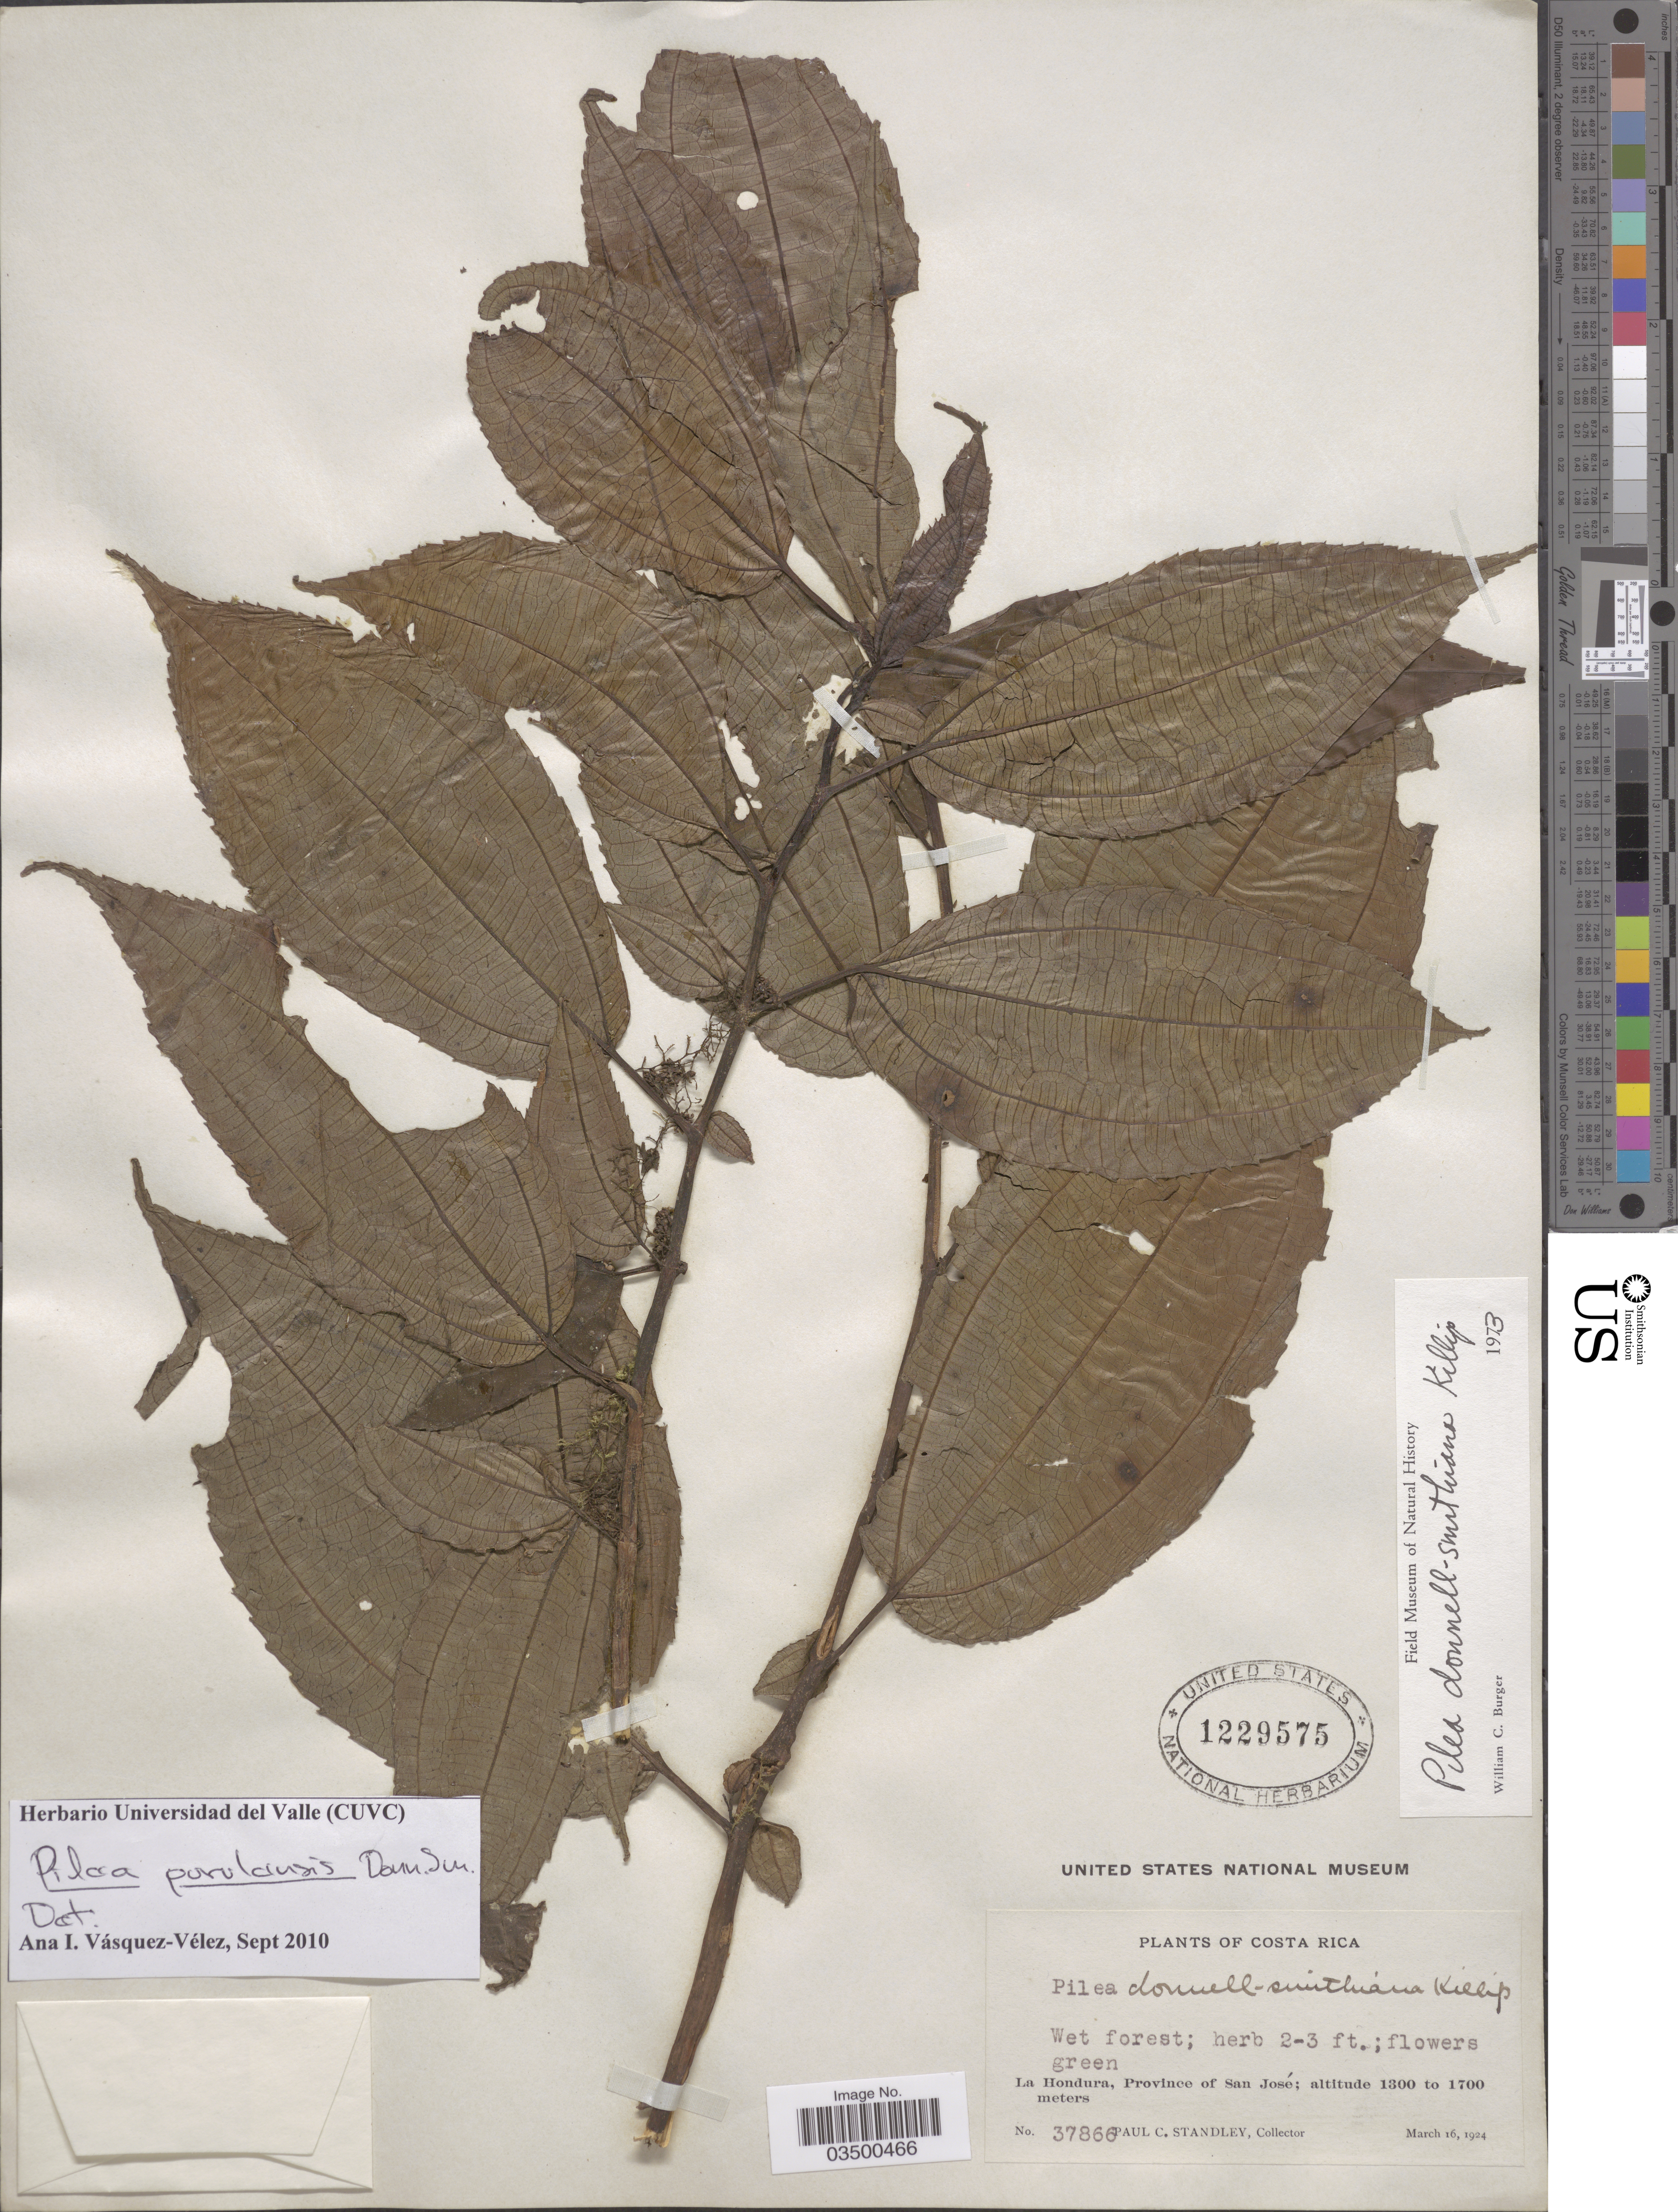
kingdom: Plantae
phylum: Tracheophyta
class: Magnoliopsida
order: Rosales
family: Urticaceae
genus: Pilea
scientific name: Pilea purulensis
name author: Donn. Sm.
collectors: P. C. Standley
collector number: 37866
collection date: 1924-03-16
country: Costa Rica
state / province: San José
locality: La Hondura.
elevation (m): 1300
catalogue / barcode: US 1229575